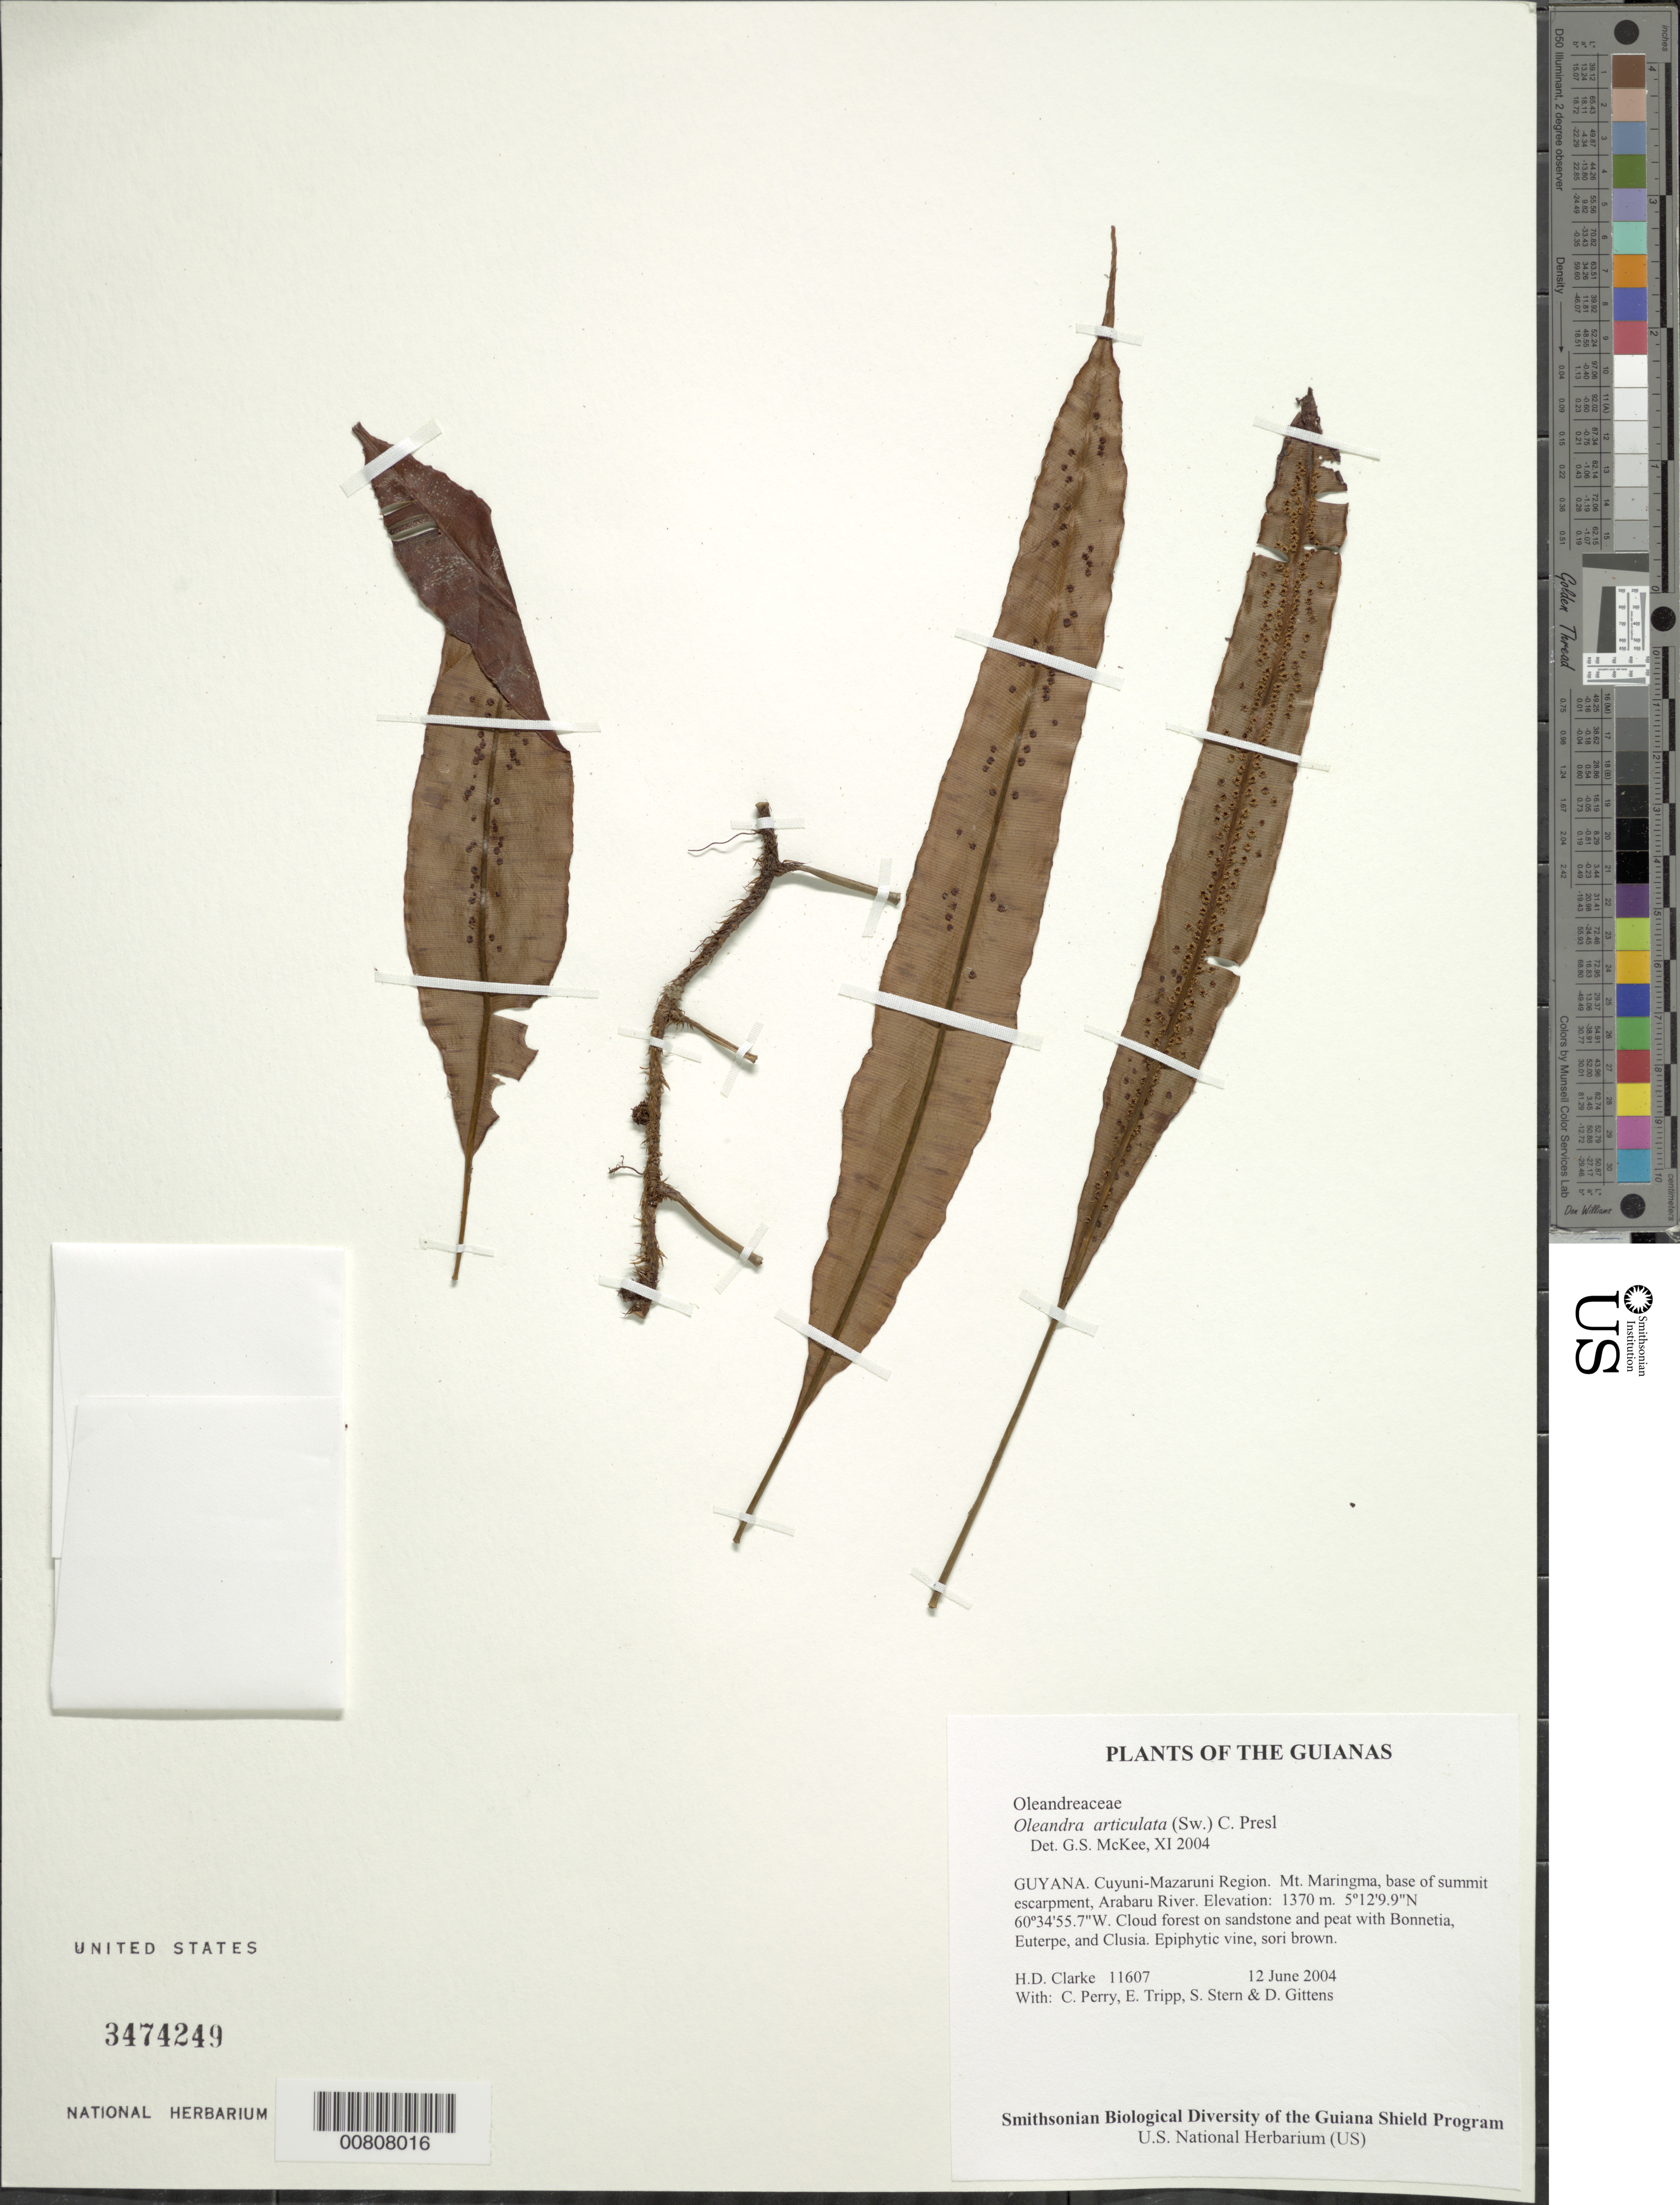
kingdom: Plantae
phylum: Tracheophyta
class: Polypodiopsida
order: Polypodiales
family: Oleandraceae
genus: Oleandra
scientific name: Oleandra articulata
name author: (Sw.) C. Presl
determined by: McKee, G. S., (US), NMNH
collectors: H. D. Clarke, C. Perry, E. Tripp, S. R. Stern & D. Gittens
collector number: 11607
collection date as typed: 12 June 2004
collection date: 2004-06-12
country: Guyana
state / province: Cuyuni-Mazaruni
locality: Mt. Maringma, base of summit escarpment, Arabaru River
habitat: Cloud forest on sandstone and peat with Bonnetia, Euterpe, and Clusia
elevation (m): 1370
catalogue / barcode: US 3474249